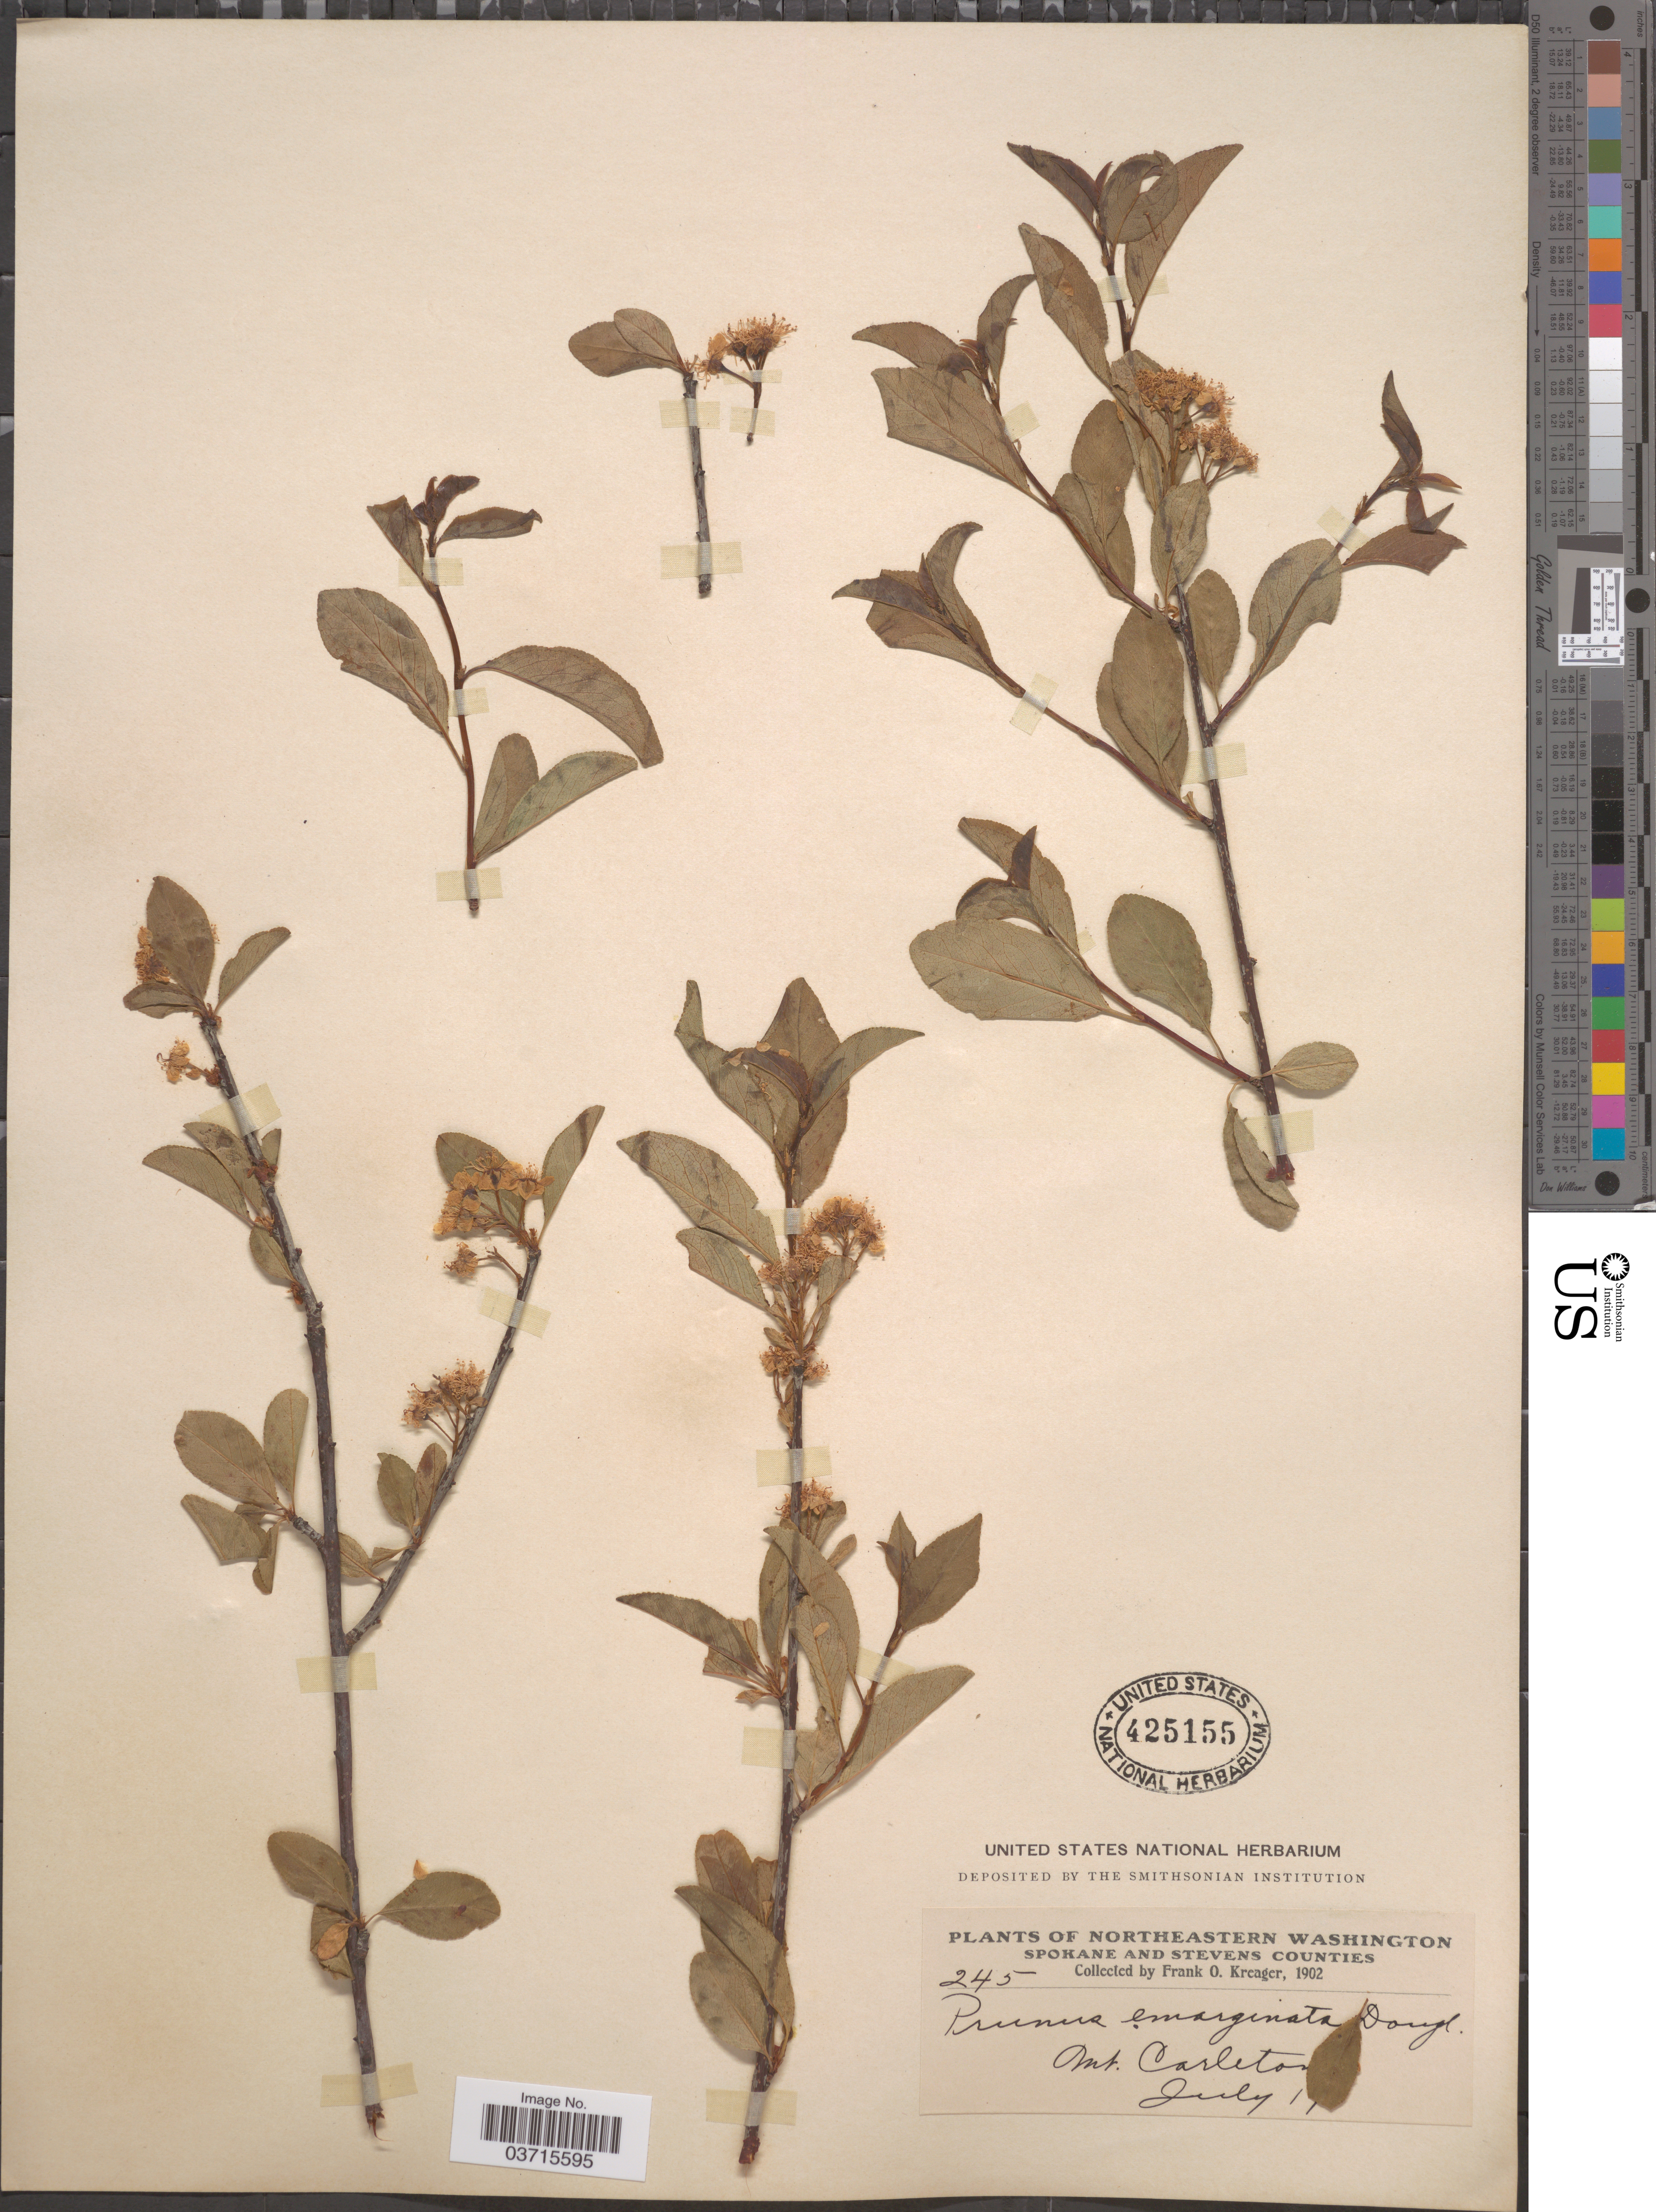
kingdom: Plantae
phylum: Tracheophyta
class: Magnoliopsida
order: Rosales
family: Rosaceae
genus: Prunus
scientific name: Prunus emarginata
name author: (Douglas ex Hook.) Eaton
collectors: F. Kreager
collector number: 245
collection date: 1902-07-11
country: United States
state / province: Washington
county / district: Spokane / Stevens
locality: Northeastern Washington. Spokane and Stevens Counties. Mt. Carleton.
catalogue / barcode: US 425155